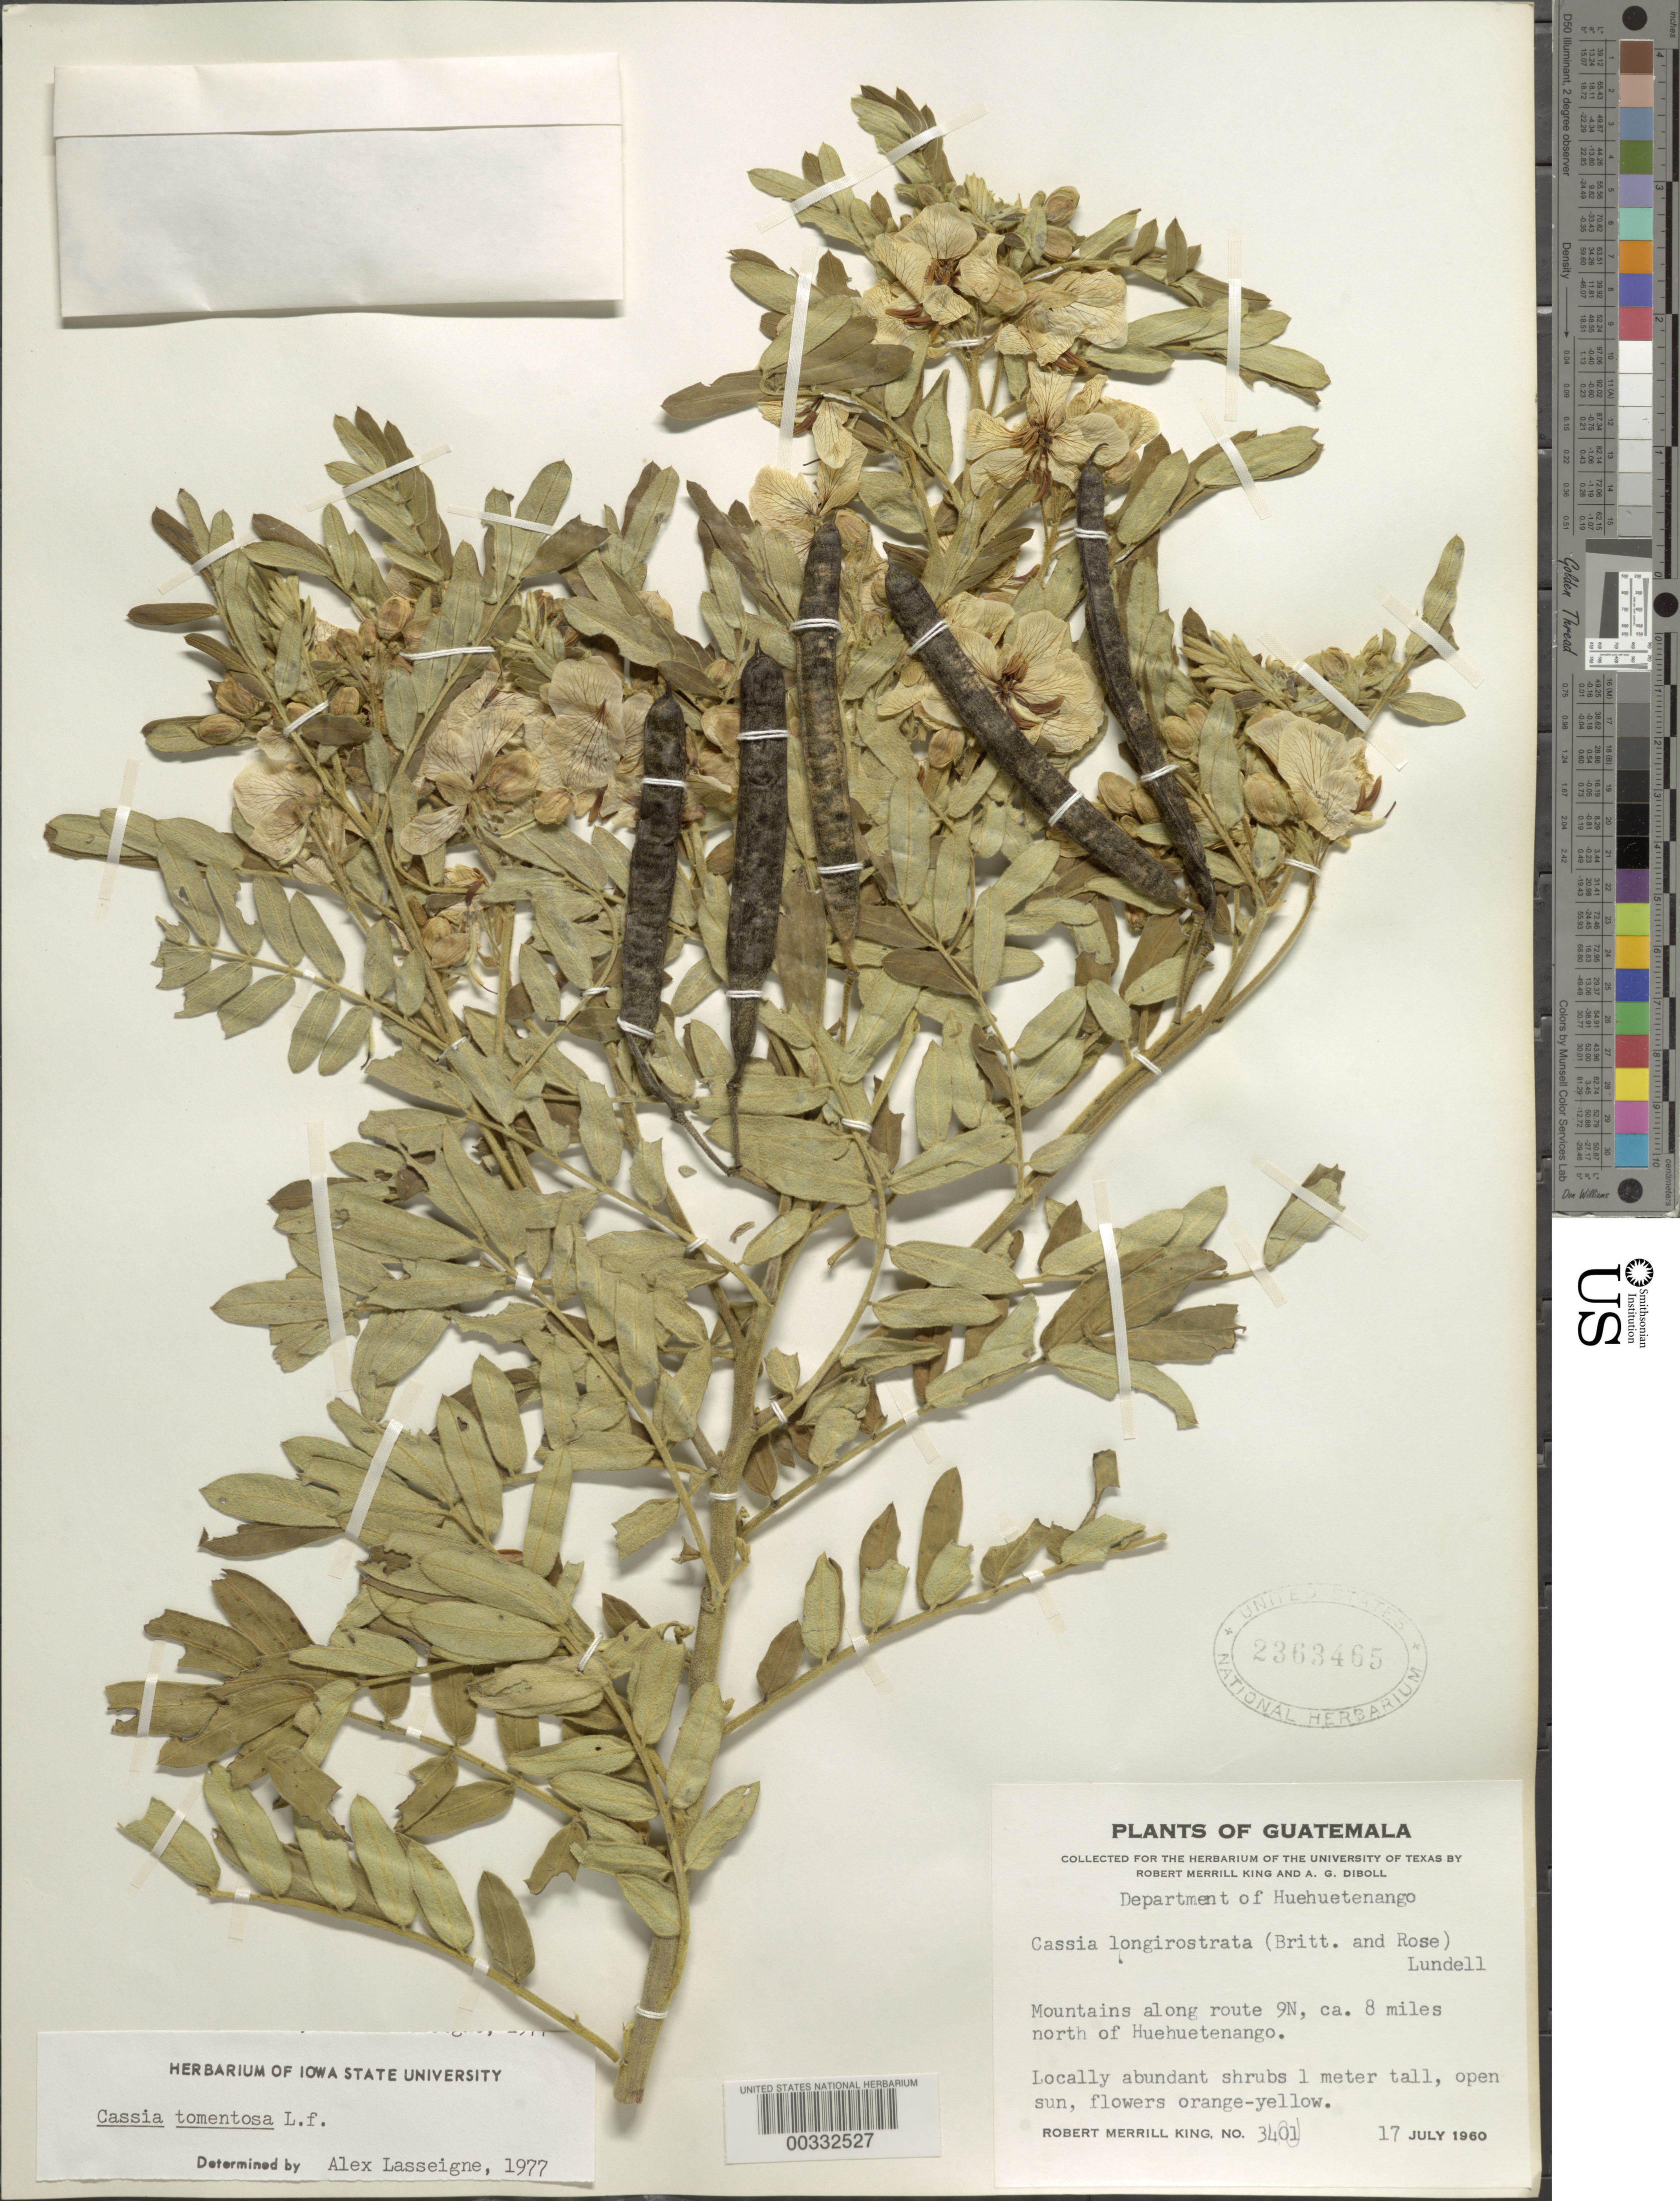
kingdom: Plantae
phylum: Tracheophyta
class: Magnoliopsida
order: Fabales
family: Fabaceae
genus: Senna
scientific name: Senna tomentosa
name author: Batka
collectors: R. M. King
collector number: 3410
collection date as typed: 17 Jul 1960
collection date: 1960-07-17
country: Guatemala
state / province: Huehuetenango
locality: Along route 9N, ca 8 mi N of Huehuetenango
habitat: Mountains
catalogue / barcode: US 2363465